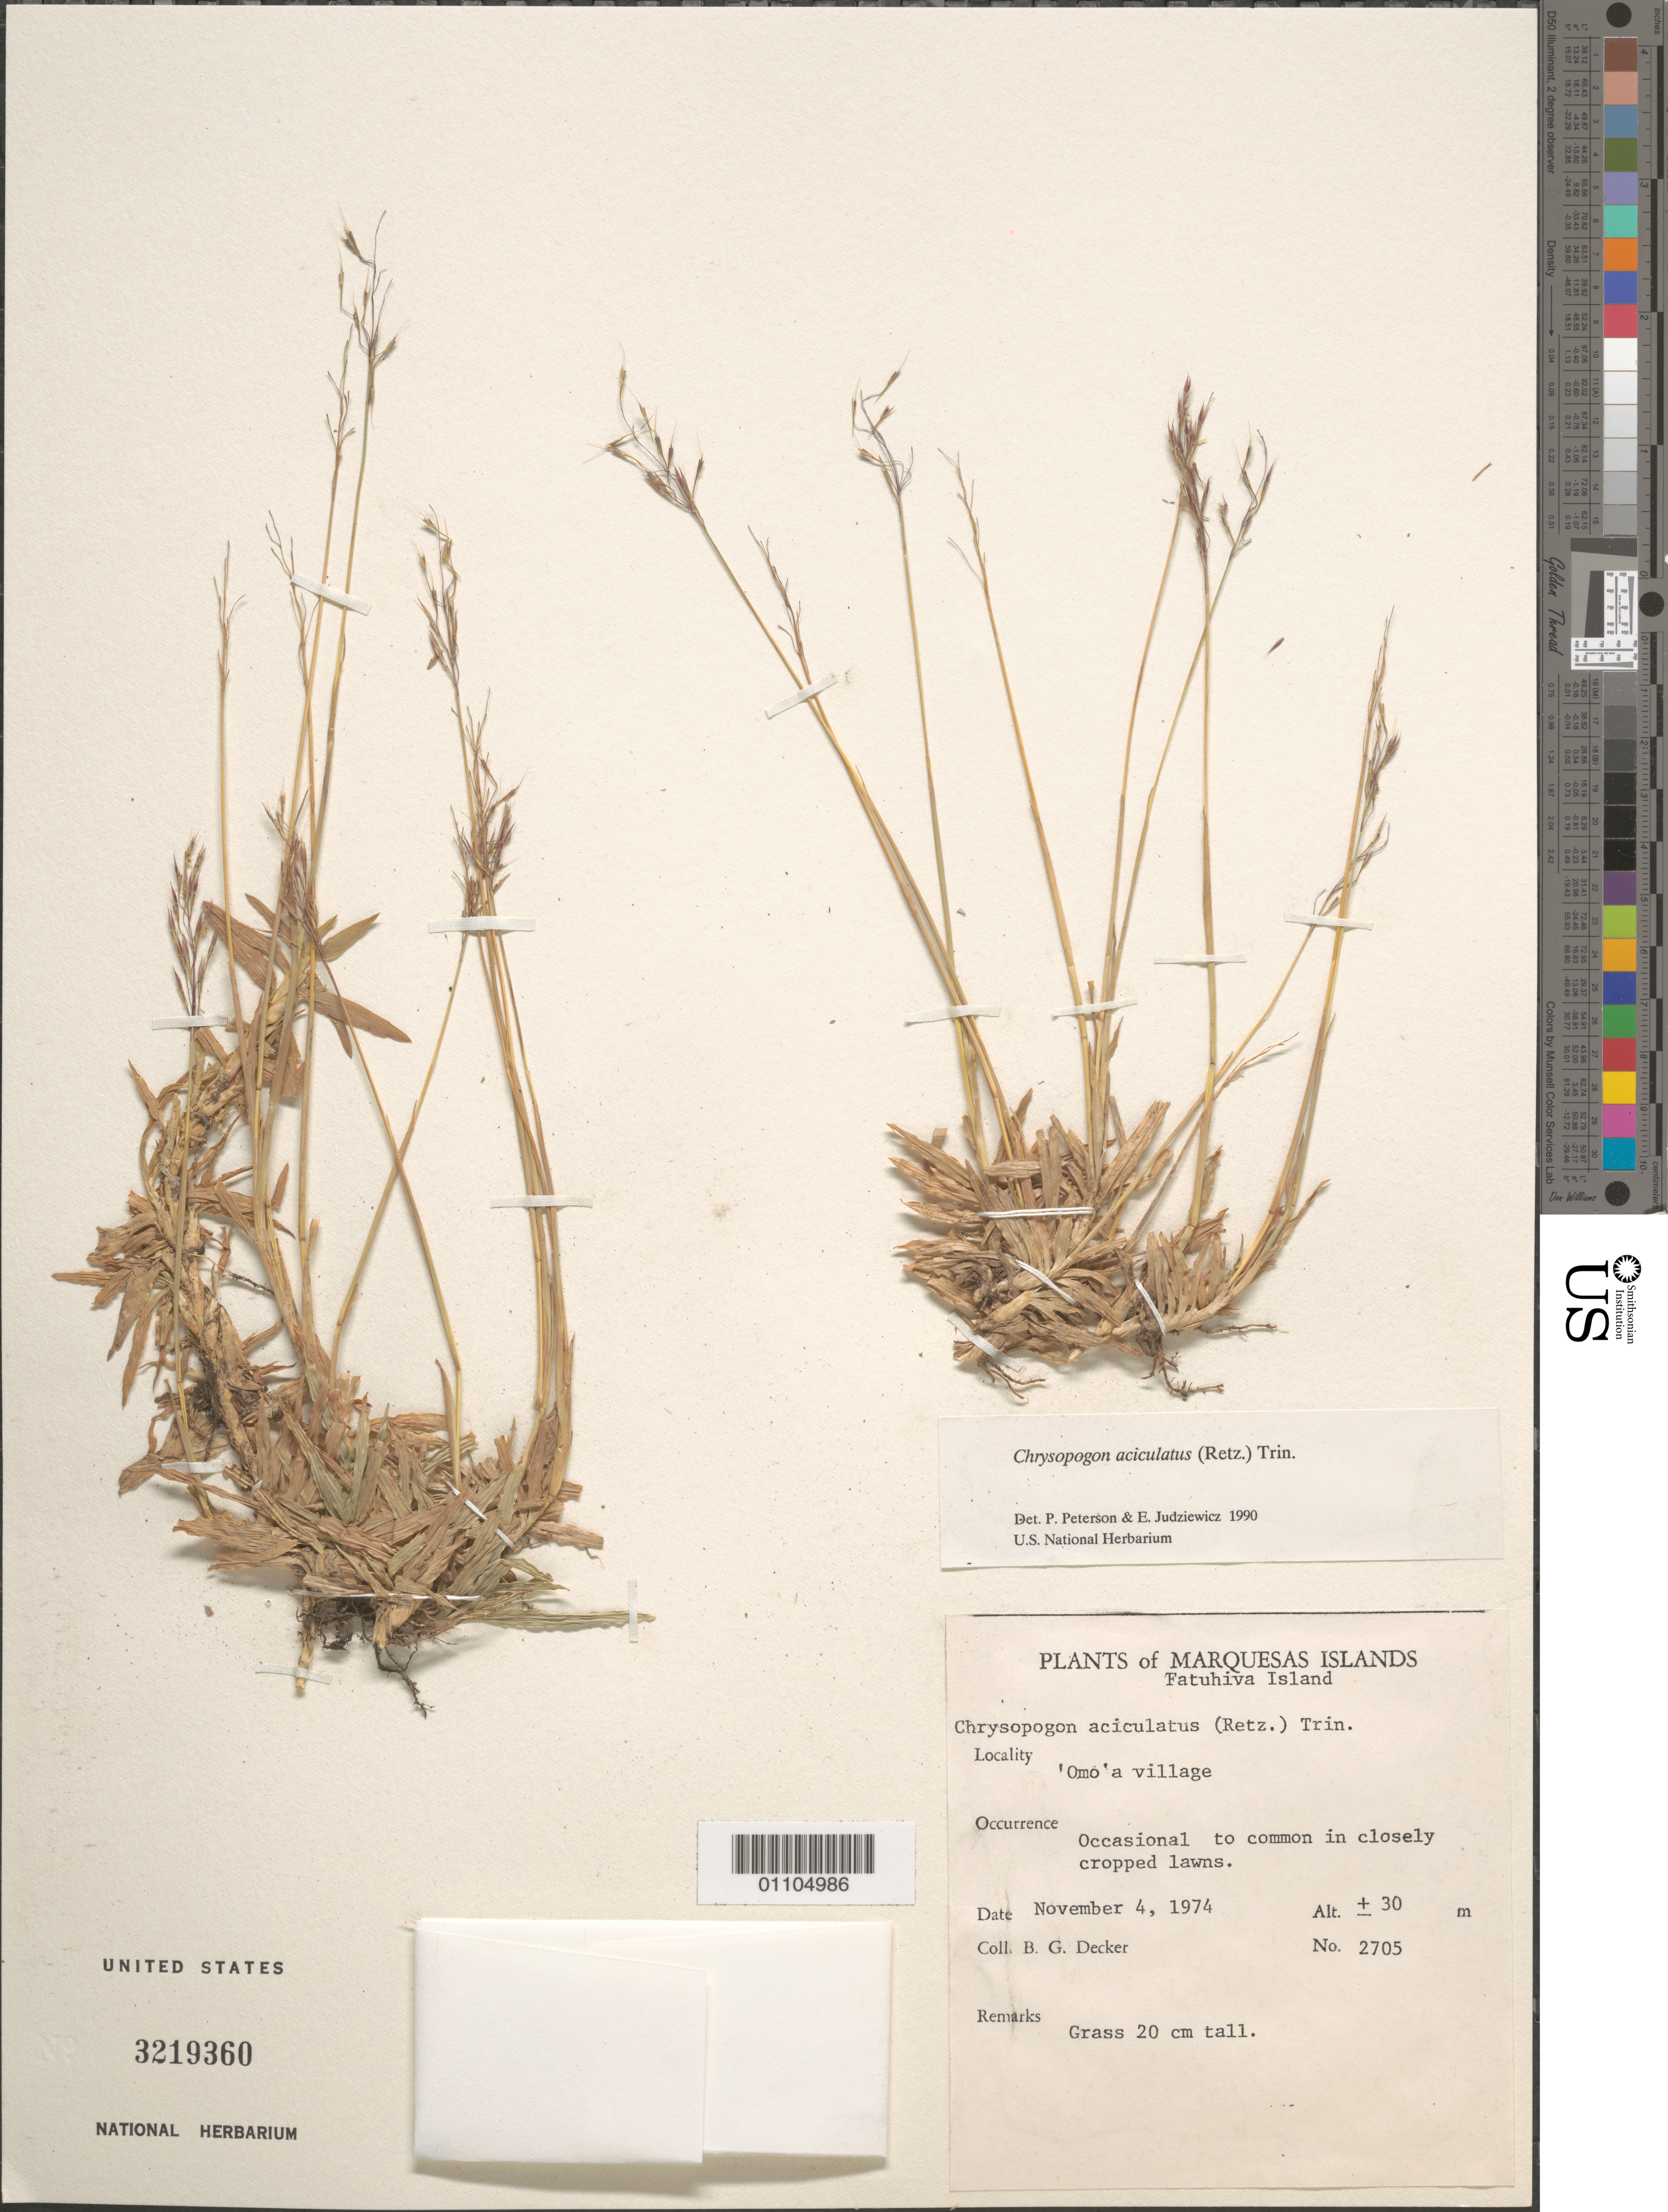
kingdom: Plantae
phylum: Tracheophyta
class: Liliopsida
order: Poales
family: Poaceae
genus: Chrysopogon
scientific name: Chrysopogon aciculatus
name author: (Retz.) Trin.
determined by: Peterson, P. M.; Judziewicz, E. J.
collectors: B. G. Decker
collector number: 2705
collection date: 1974-11-04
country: French Polynesia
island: Fatu Hiva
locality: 'Omo'a village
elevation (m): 30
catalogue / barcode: US 3219360